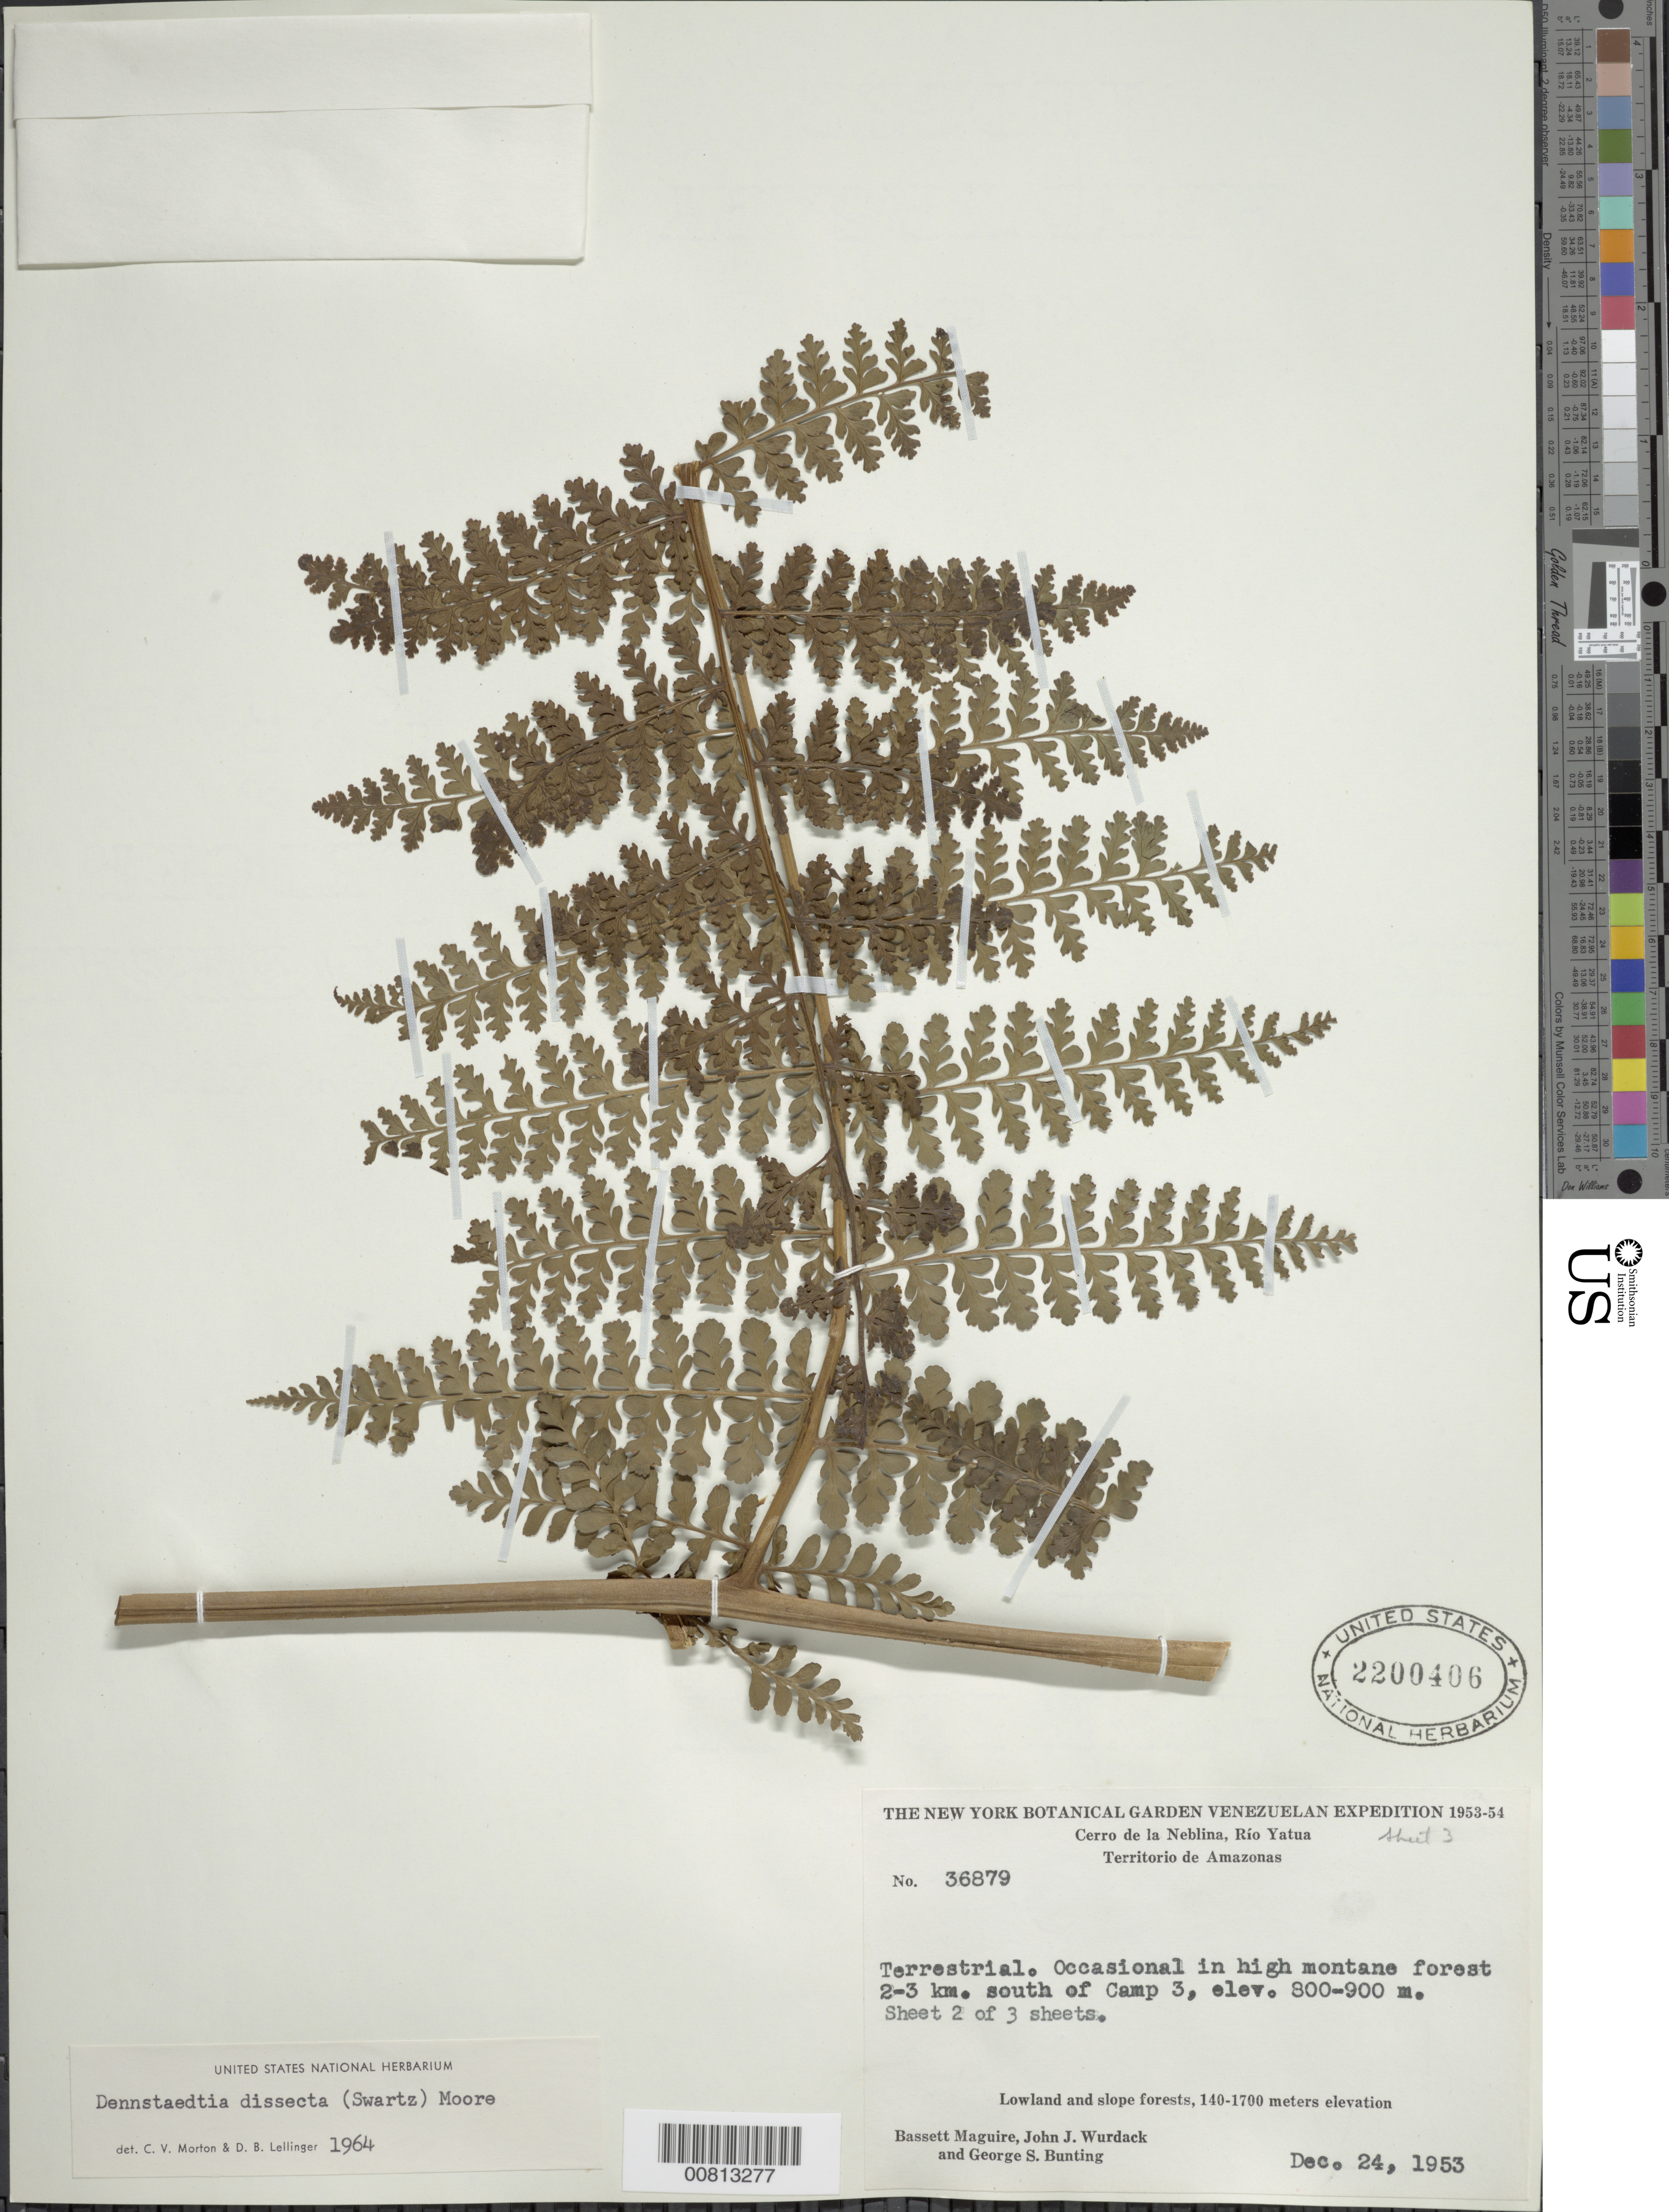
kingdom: Plantae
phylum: Tracheophyta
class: Polypodiopsida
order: Polypodiales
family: Dennstaedtiaceae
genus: Dennstaedtia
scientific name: Dennstaedtia dissecta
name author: (Sw.) T. Moore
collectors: B. Maguire, J. J. Wurdack & G. S. Bunting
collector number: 36879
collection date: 1953-12-24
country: Venezuela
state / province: Amazonas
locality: Cerro de la Neblina, Rio Yatua, Territorio de Amazonas, 2-3 km south of Camp 3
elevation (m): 800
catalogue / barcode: US 2200406